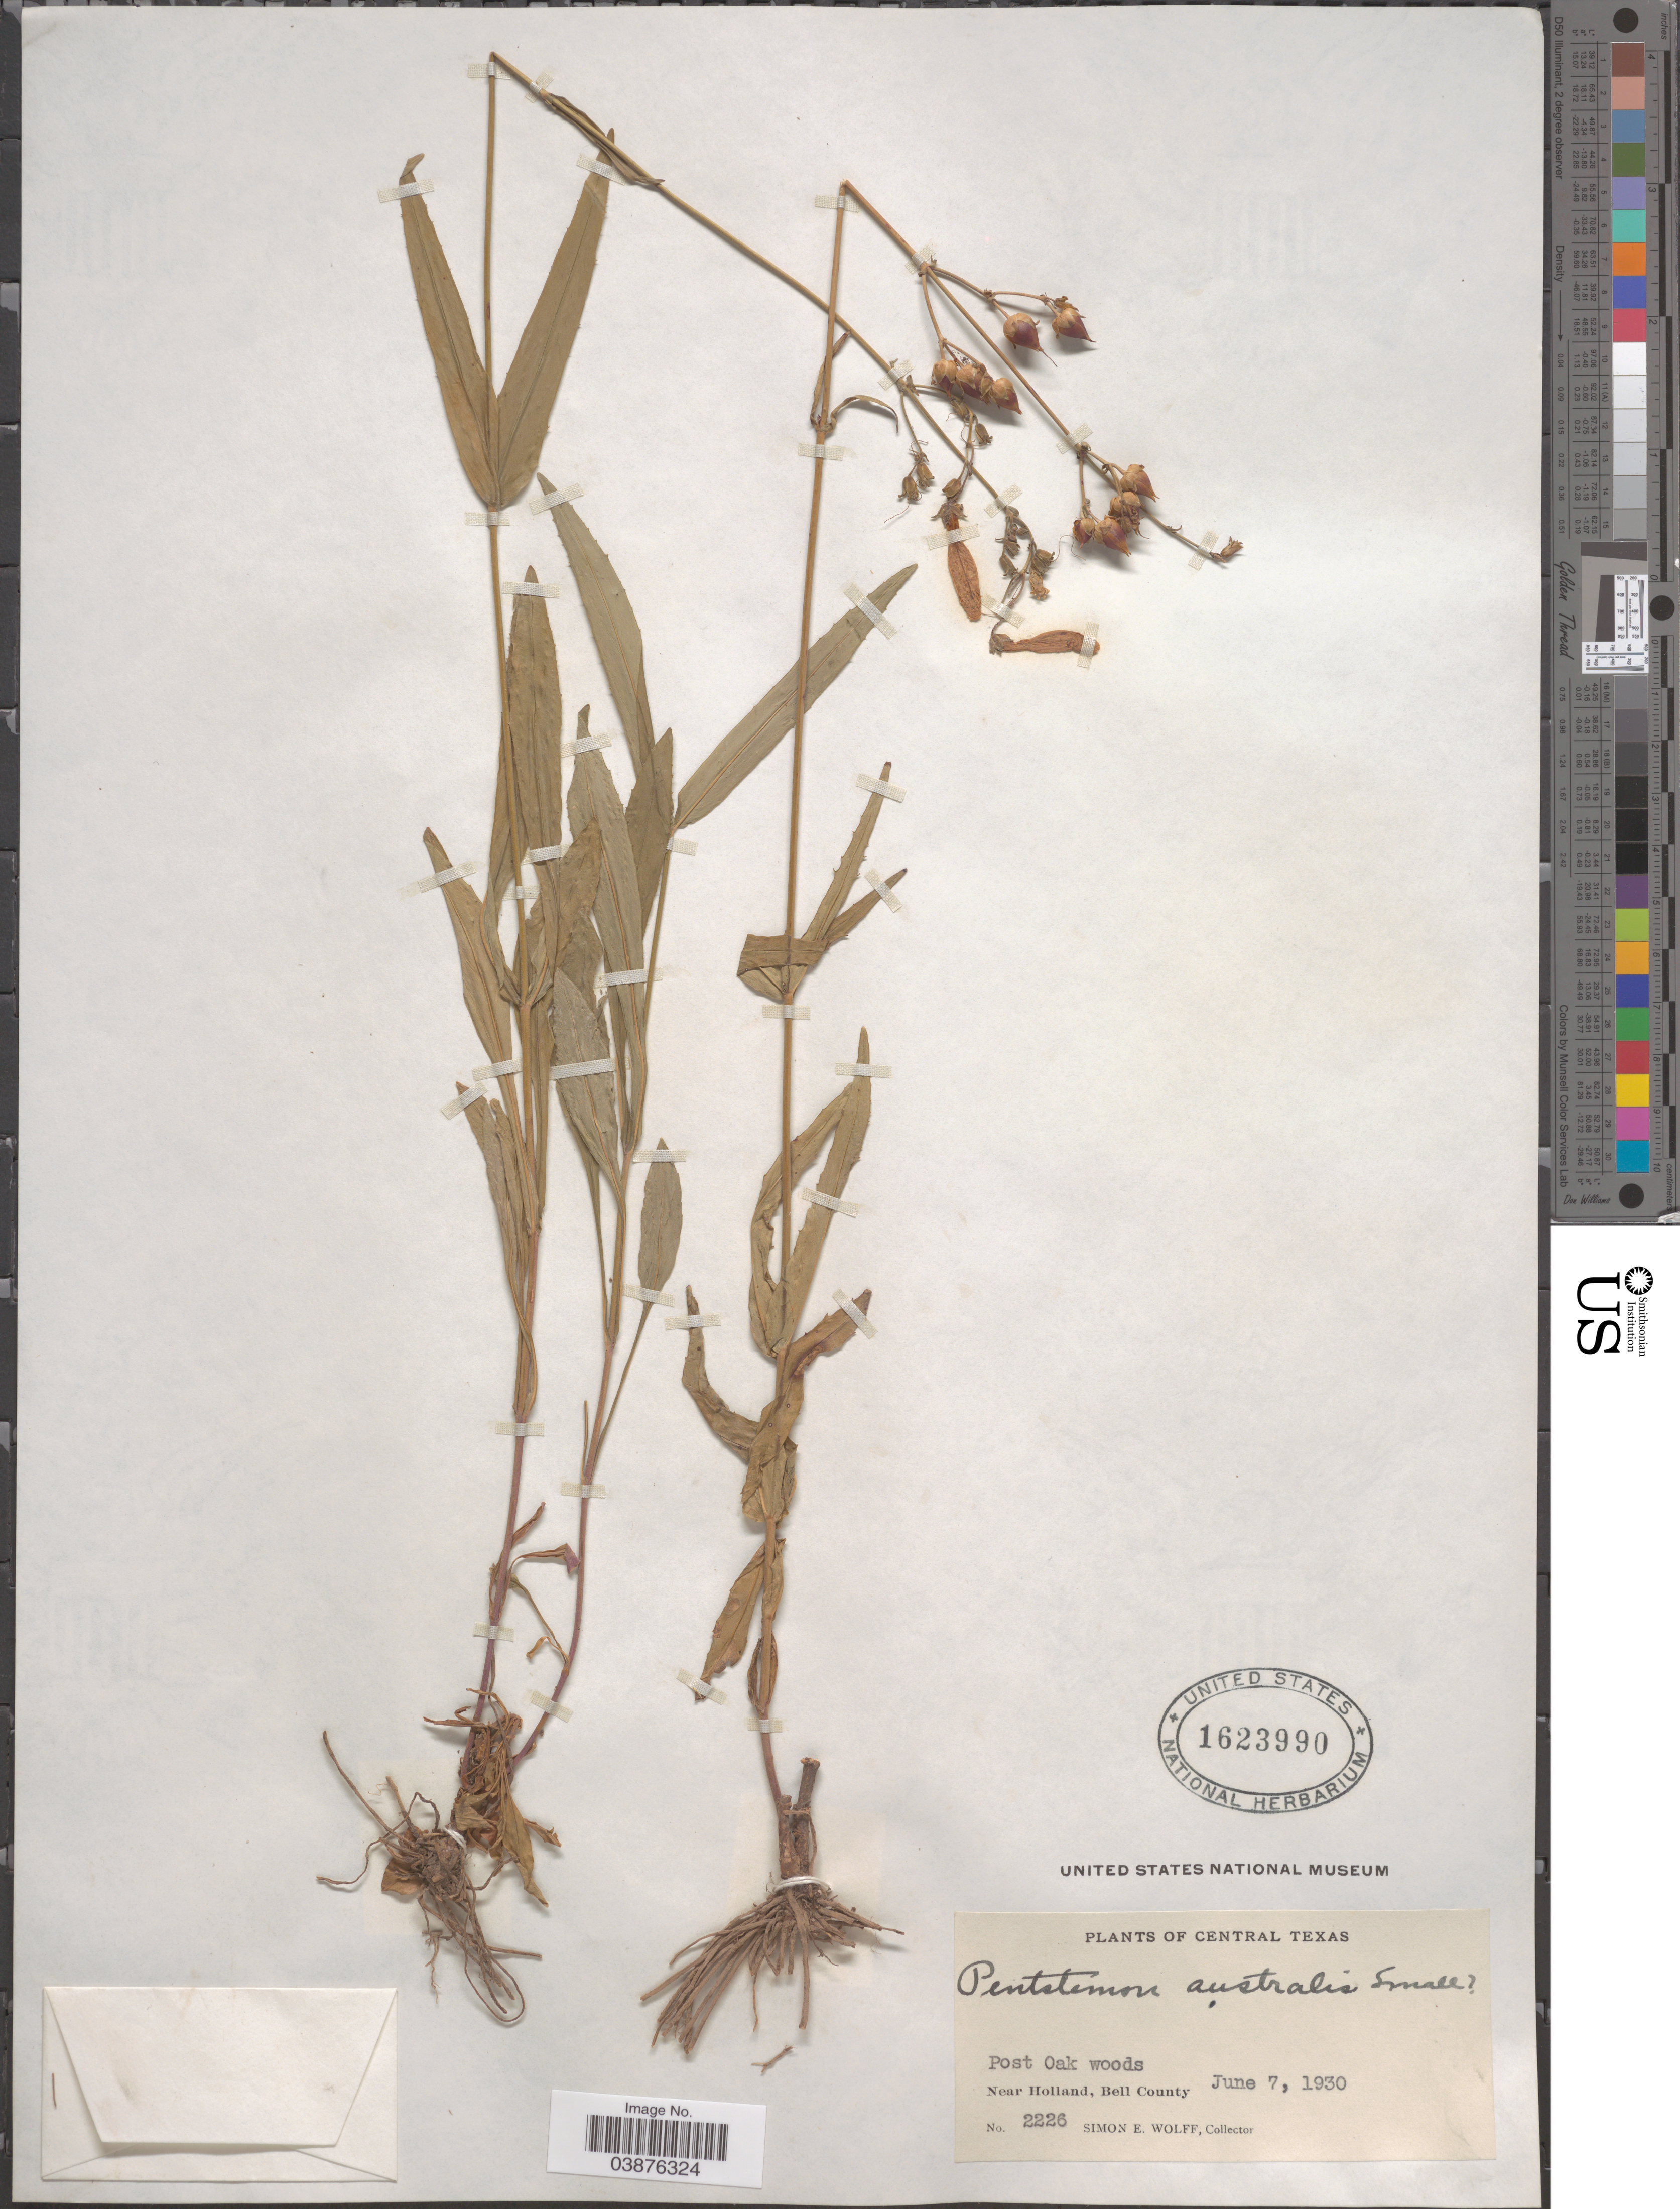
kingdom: Plantae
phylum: Tracheophyta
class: Magnoliopsida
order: Lamiales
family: Plantaginaceae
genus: Penstemon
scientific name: Penstemon laxiflorus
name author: Pennell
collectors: S. E. Wolff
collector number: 2226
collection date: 1930-06-07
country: United States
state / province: Texas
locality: Central Texas. Near Holland, Bell County.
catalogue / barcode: US 1623990